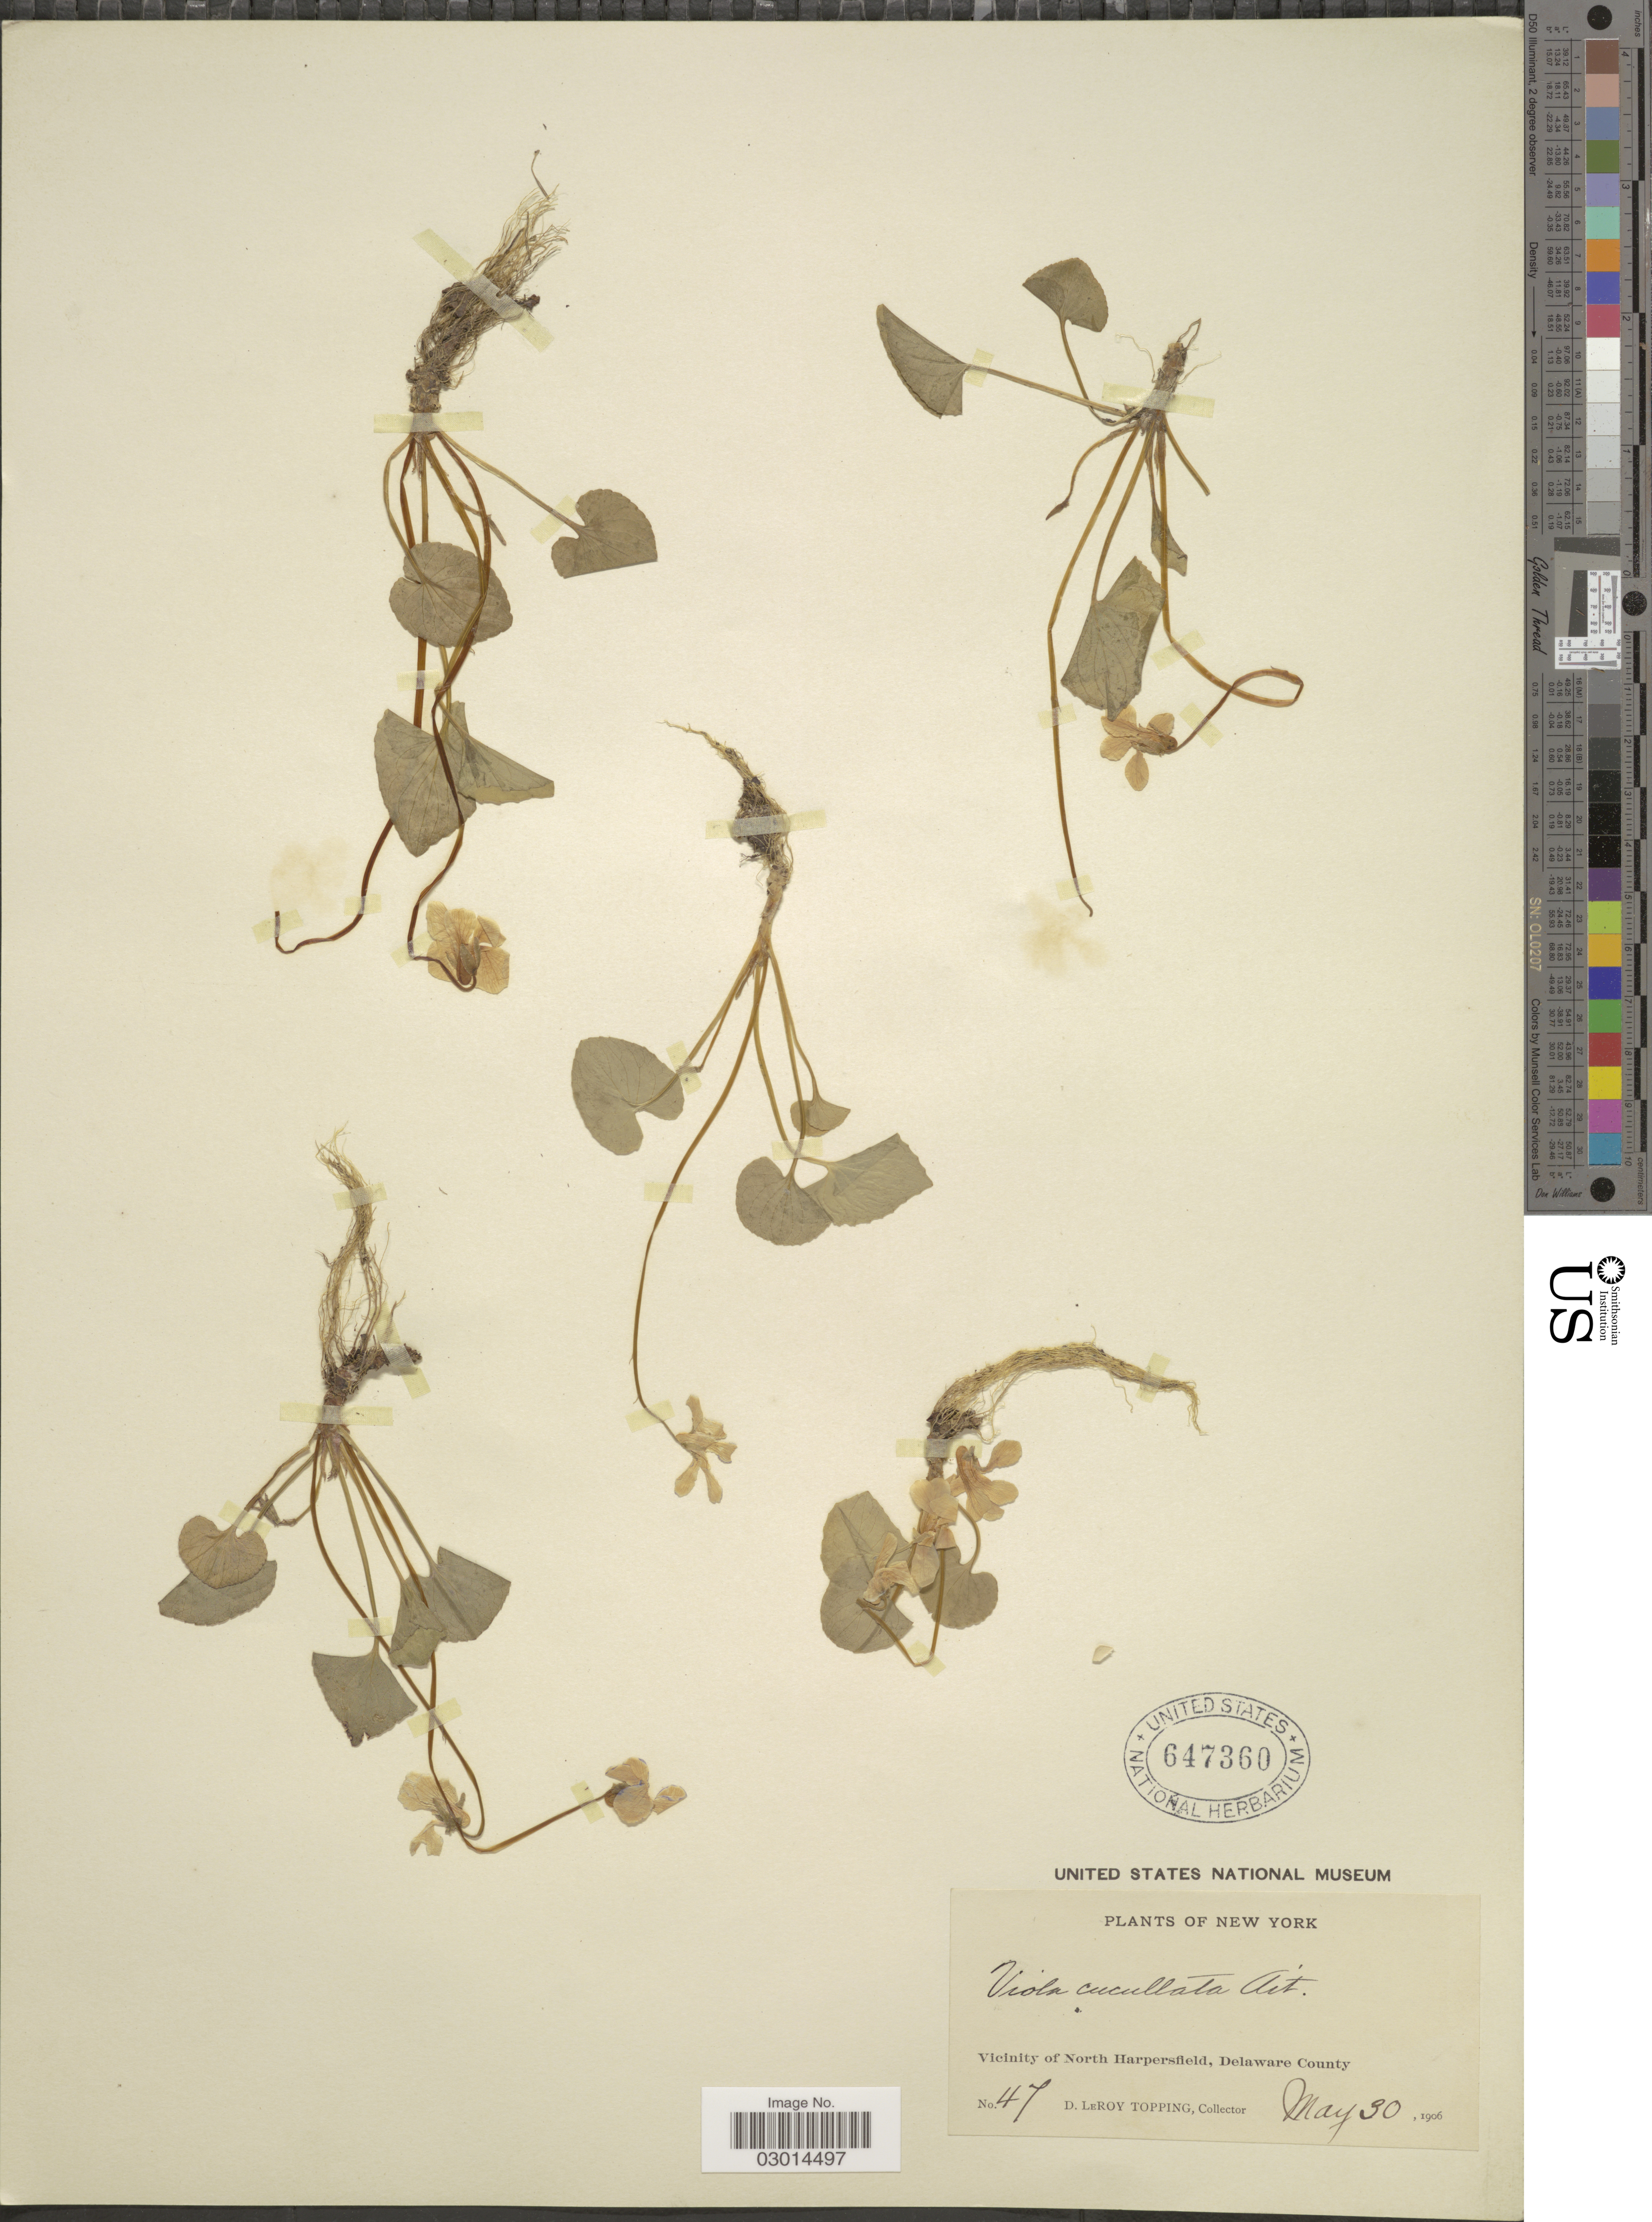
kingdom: Plantae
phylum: Tracheophyta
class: Magnoliopsida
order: Malpighiales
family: Violaceae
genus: Viola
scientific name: Viola cucullata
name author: Aiton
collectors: D. L. Topping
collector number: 47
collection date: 1906-05-30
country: United States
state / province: New York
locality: Vicinity of North Harpersfield, Delaware County.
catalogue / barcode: US 647360